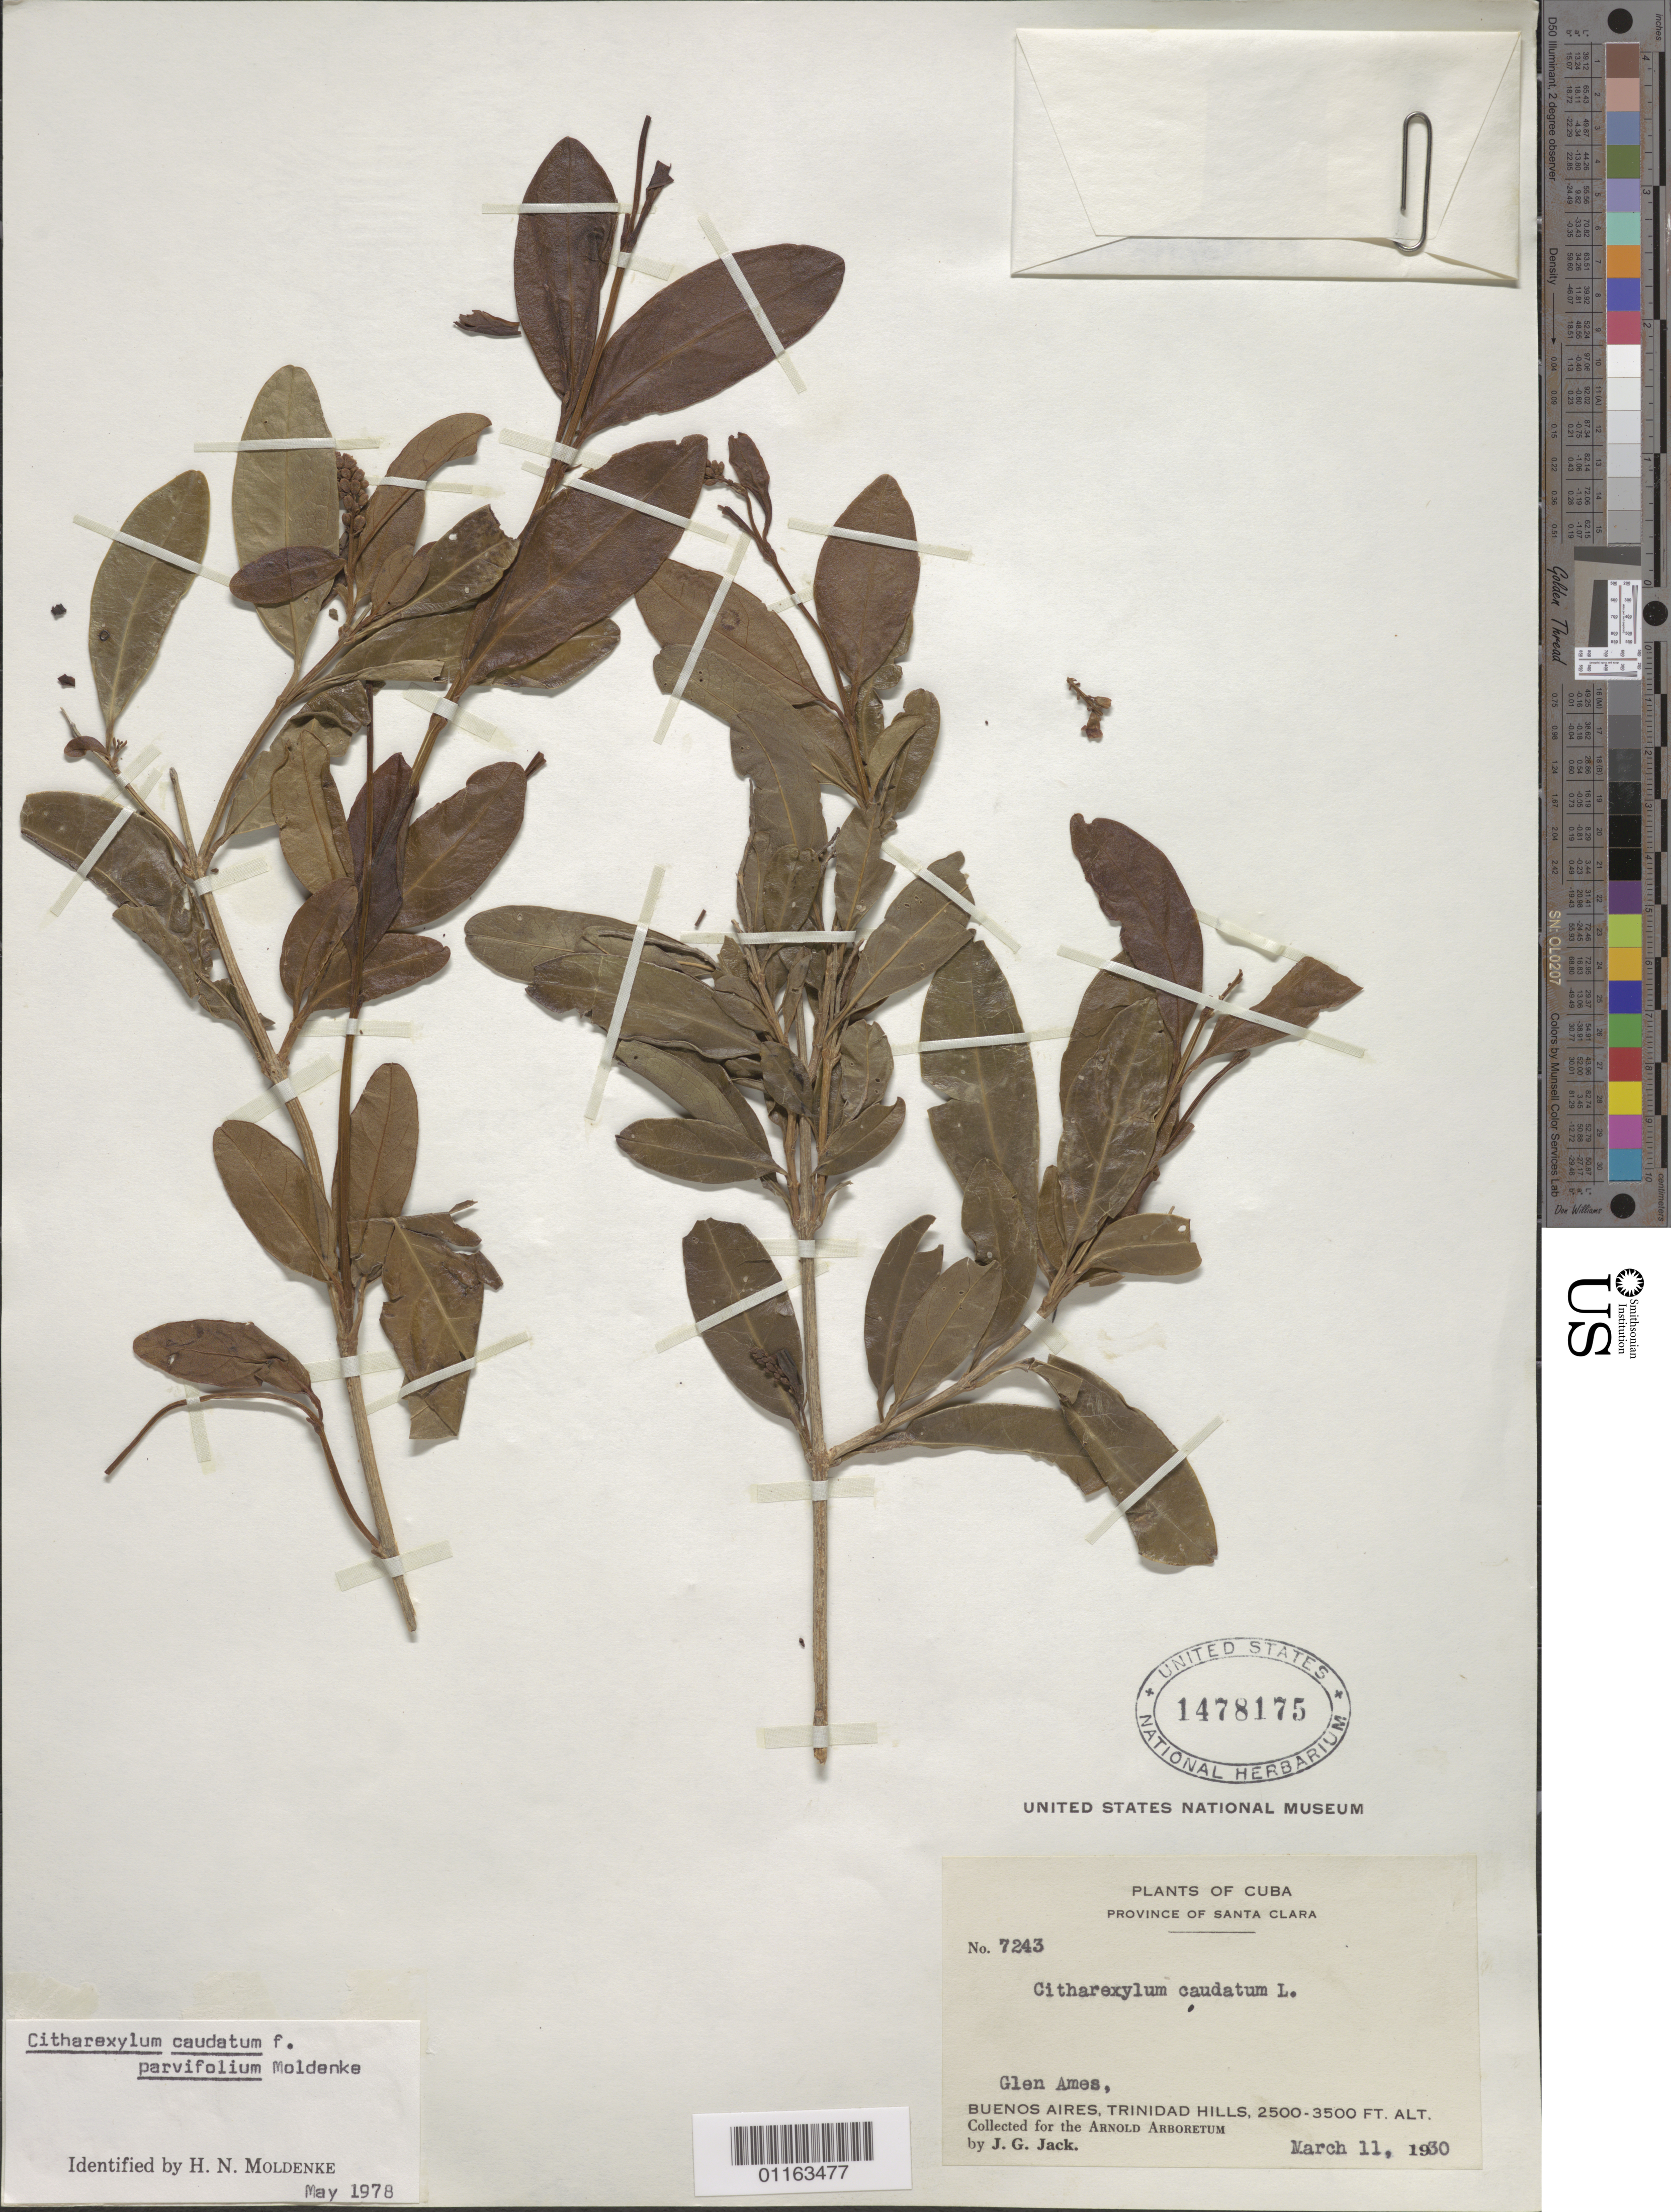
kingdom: Plantae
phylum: Tracheophyta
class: Magnoliopsida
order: Lamiales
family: Verbenaceae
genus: Citharexylum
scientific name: Citharexylum caudatum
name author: L.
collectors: J. G. Jack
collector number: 7243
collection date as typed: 11 Mar 1930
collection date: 1930-03-11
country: Cuba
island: Cuba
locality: Glen Ames; Buenos Aires, Trinidad Hills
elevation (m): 762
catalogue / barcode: US 1478175